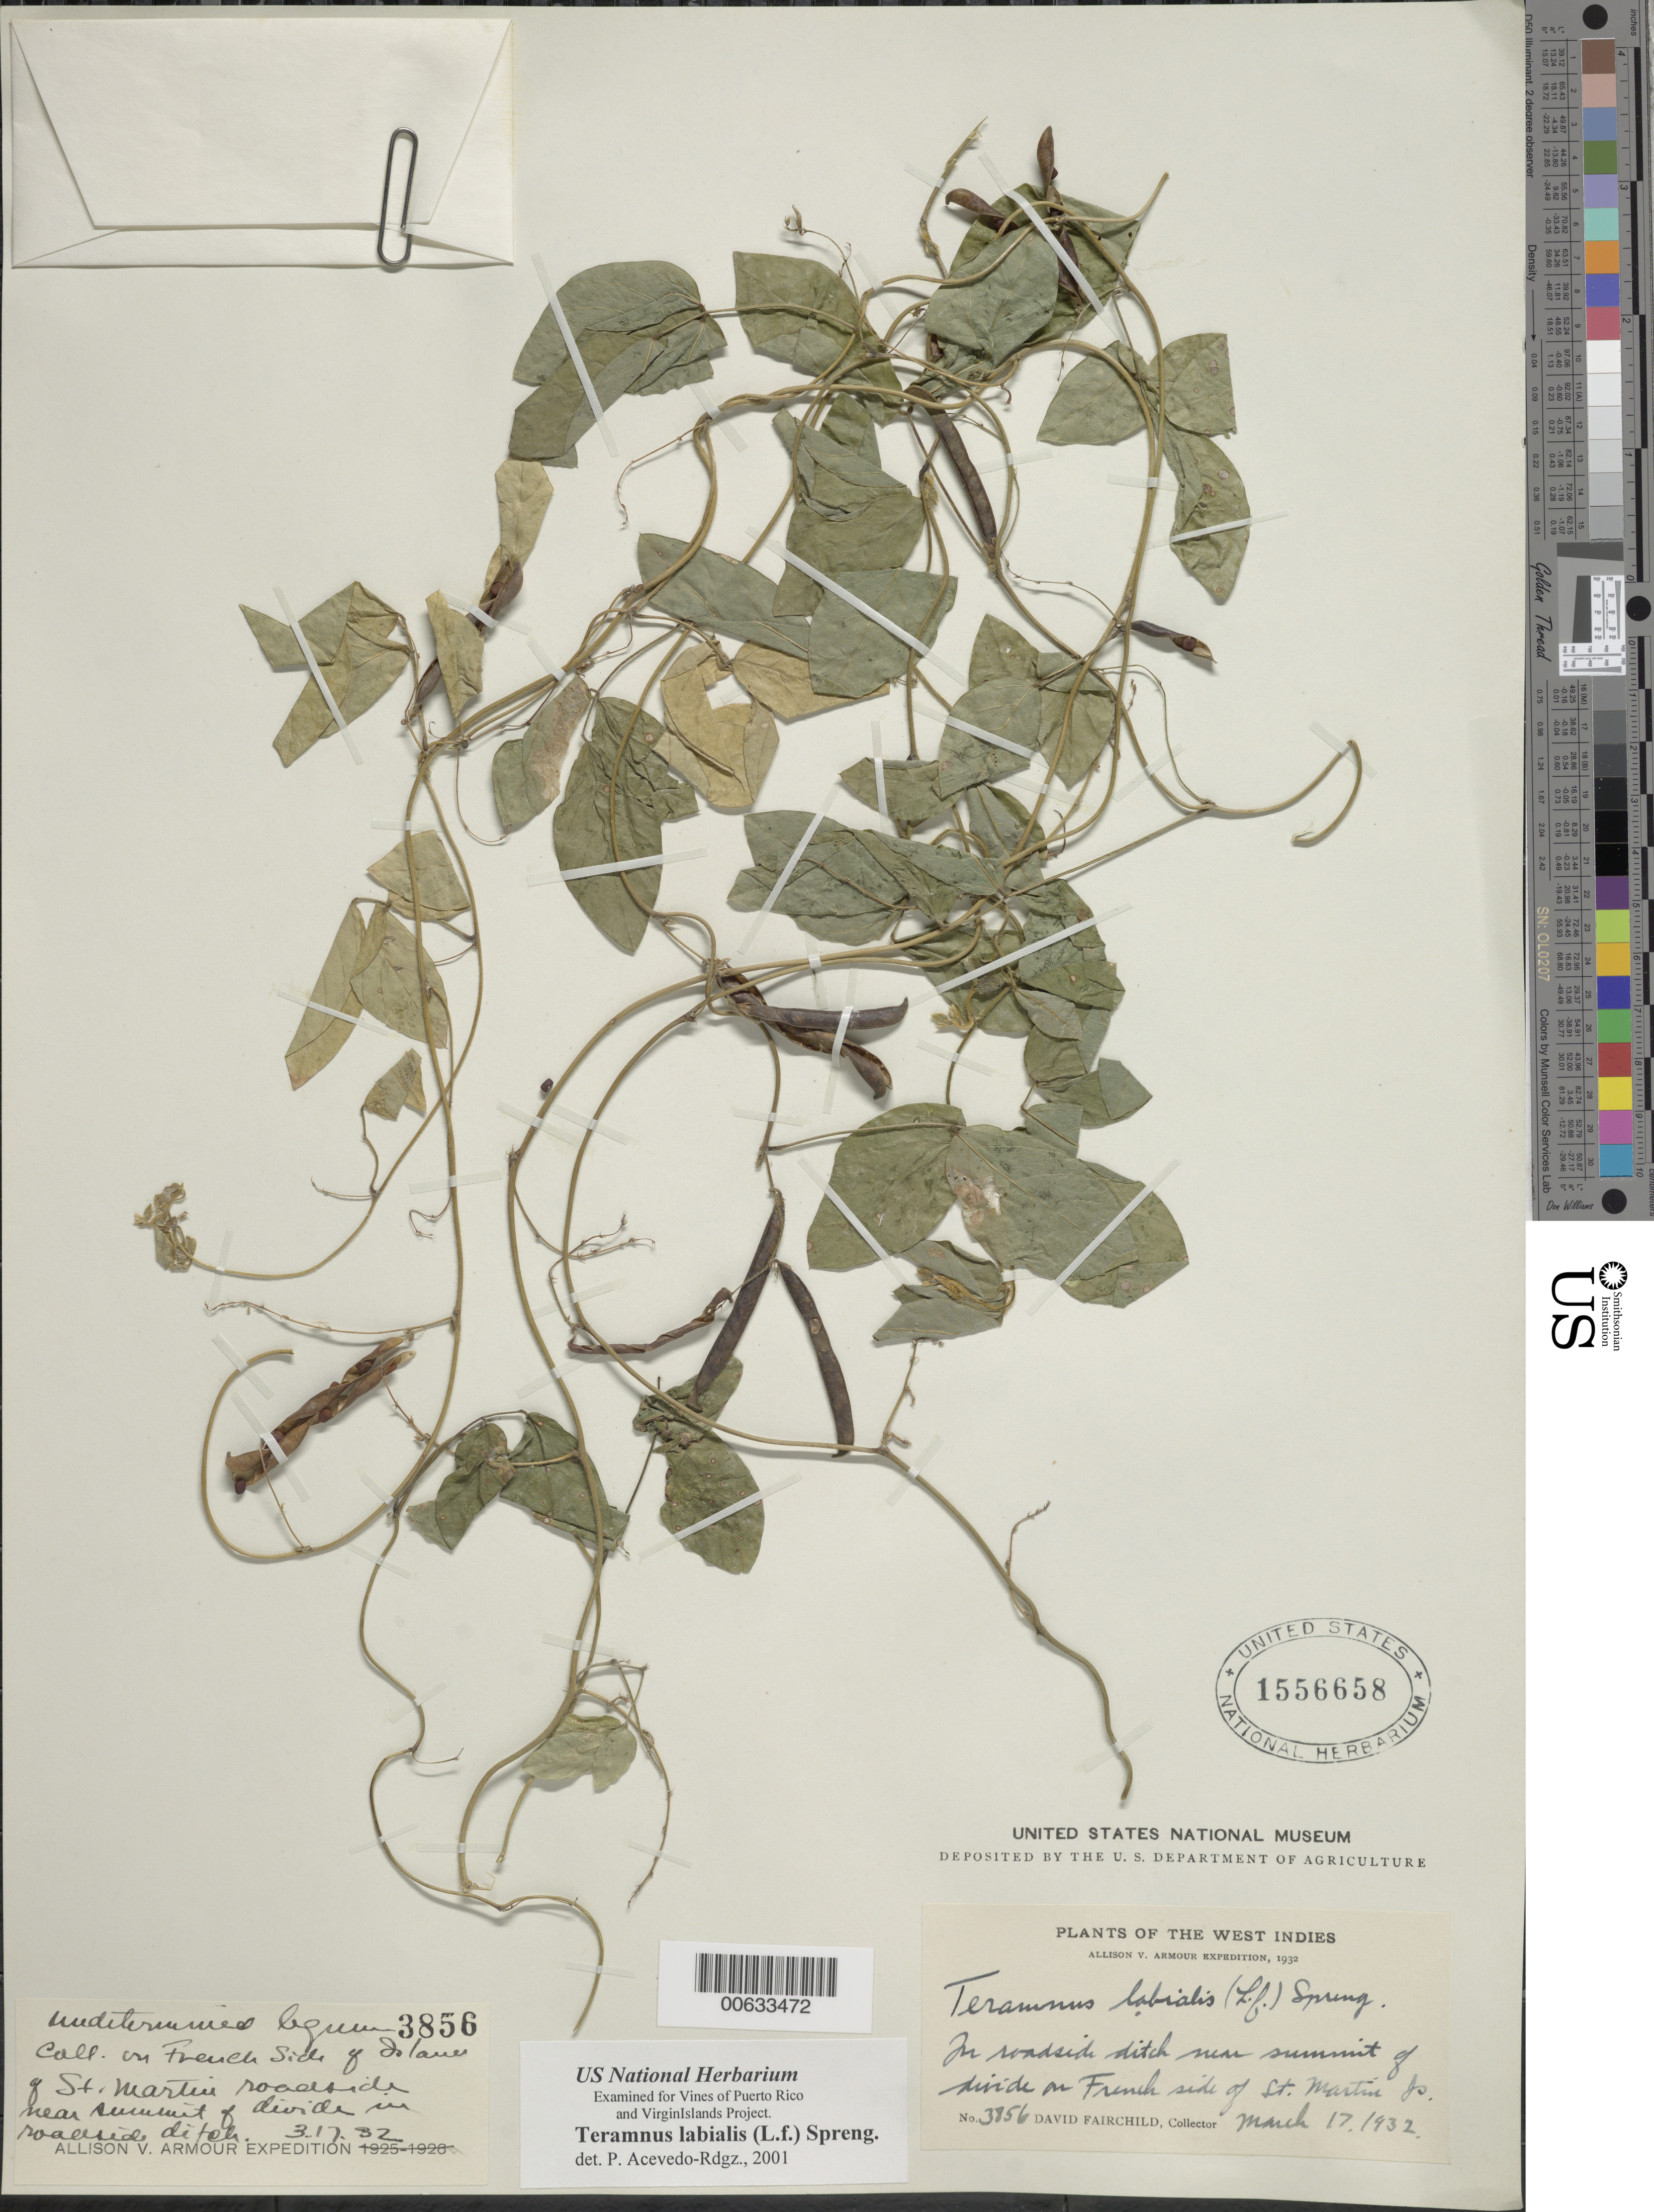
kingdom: Plantae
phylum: Tracheophyta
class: Magnoliopsida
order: Fabales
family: Fabaceae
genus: Teramnus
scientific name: Teramnus labialis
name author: (L. f.) Spreng.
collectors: D. Fairchild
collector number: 3856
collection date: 1932-03-17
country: Sint Maartin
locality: West Indies, near summit of divide on French side of St. Martin Is.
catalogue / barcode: US 1556658